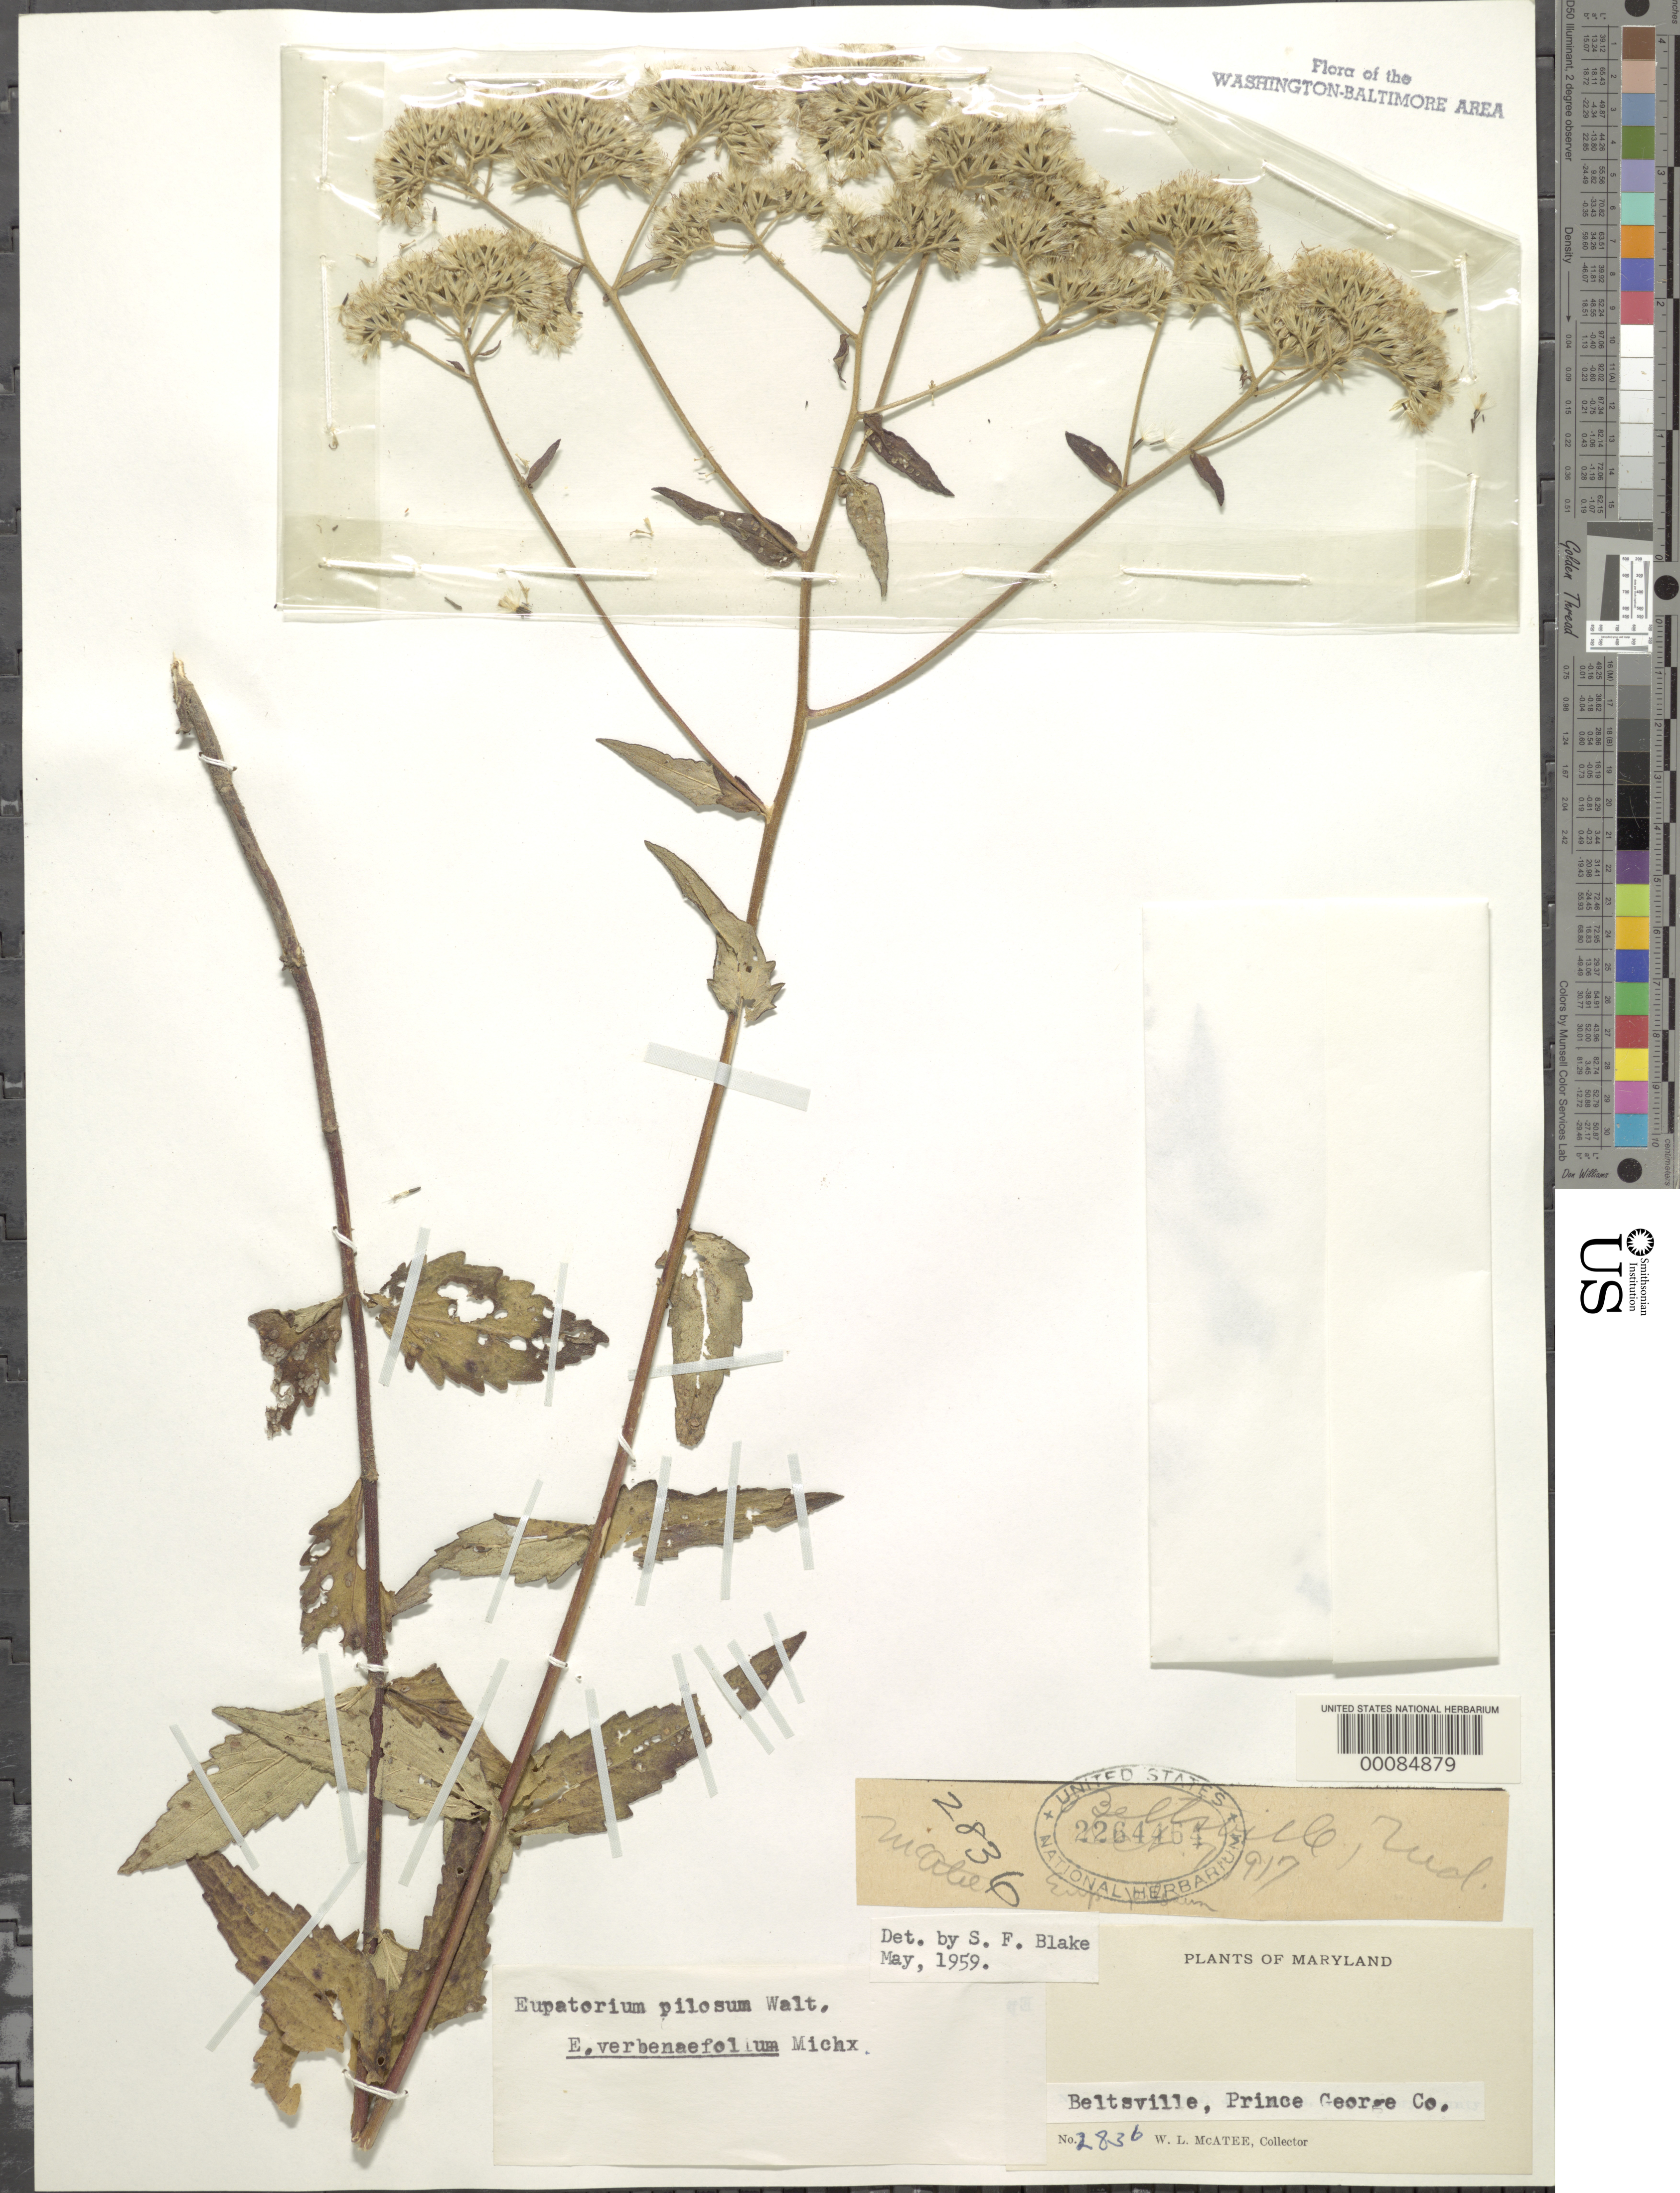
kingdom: Plantae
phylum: Tracheophyta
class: Magnoliopsida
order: Asterales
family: Asteraceae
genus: Eupatorium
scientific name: Eupatorium pilosum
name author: Walter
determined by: Montgomery, J. D.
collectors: W. McAtee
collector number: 2836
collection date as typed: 07 Oct 1917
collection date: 1917-10-07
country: United States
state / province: Maryland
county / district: Prince George's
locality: Beltsville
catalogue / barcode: US 2264464